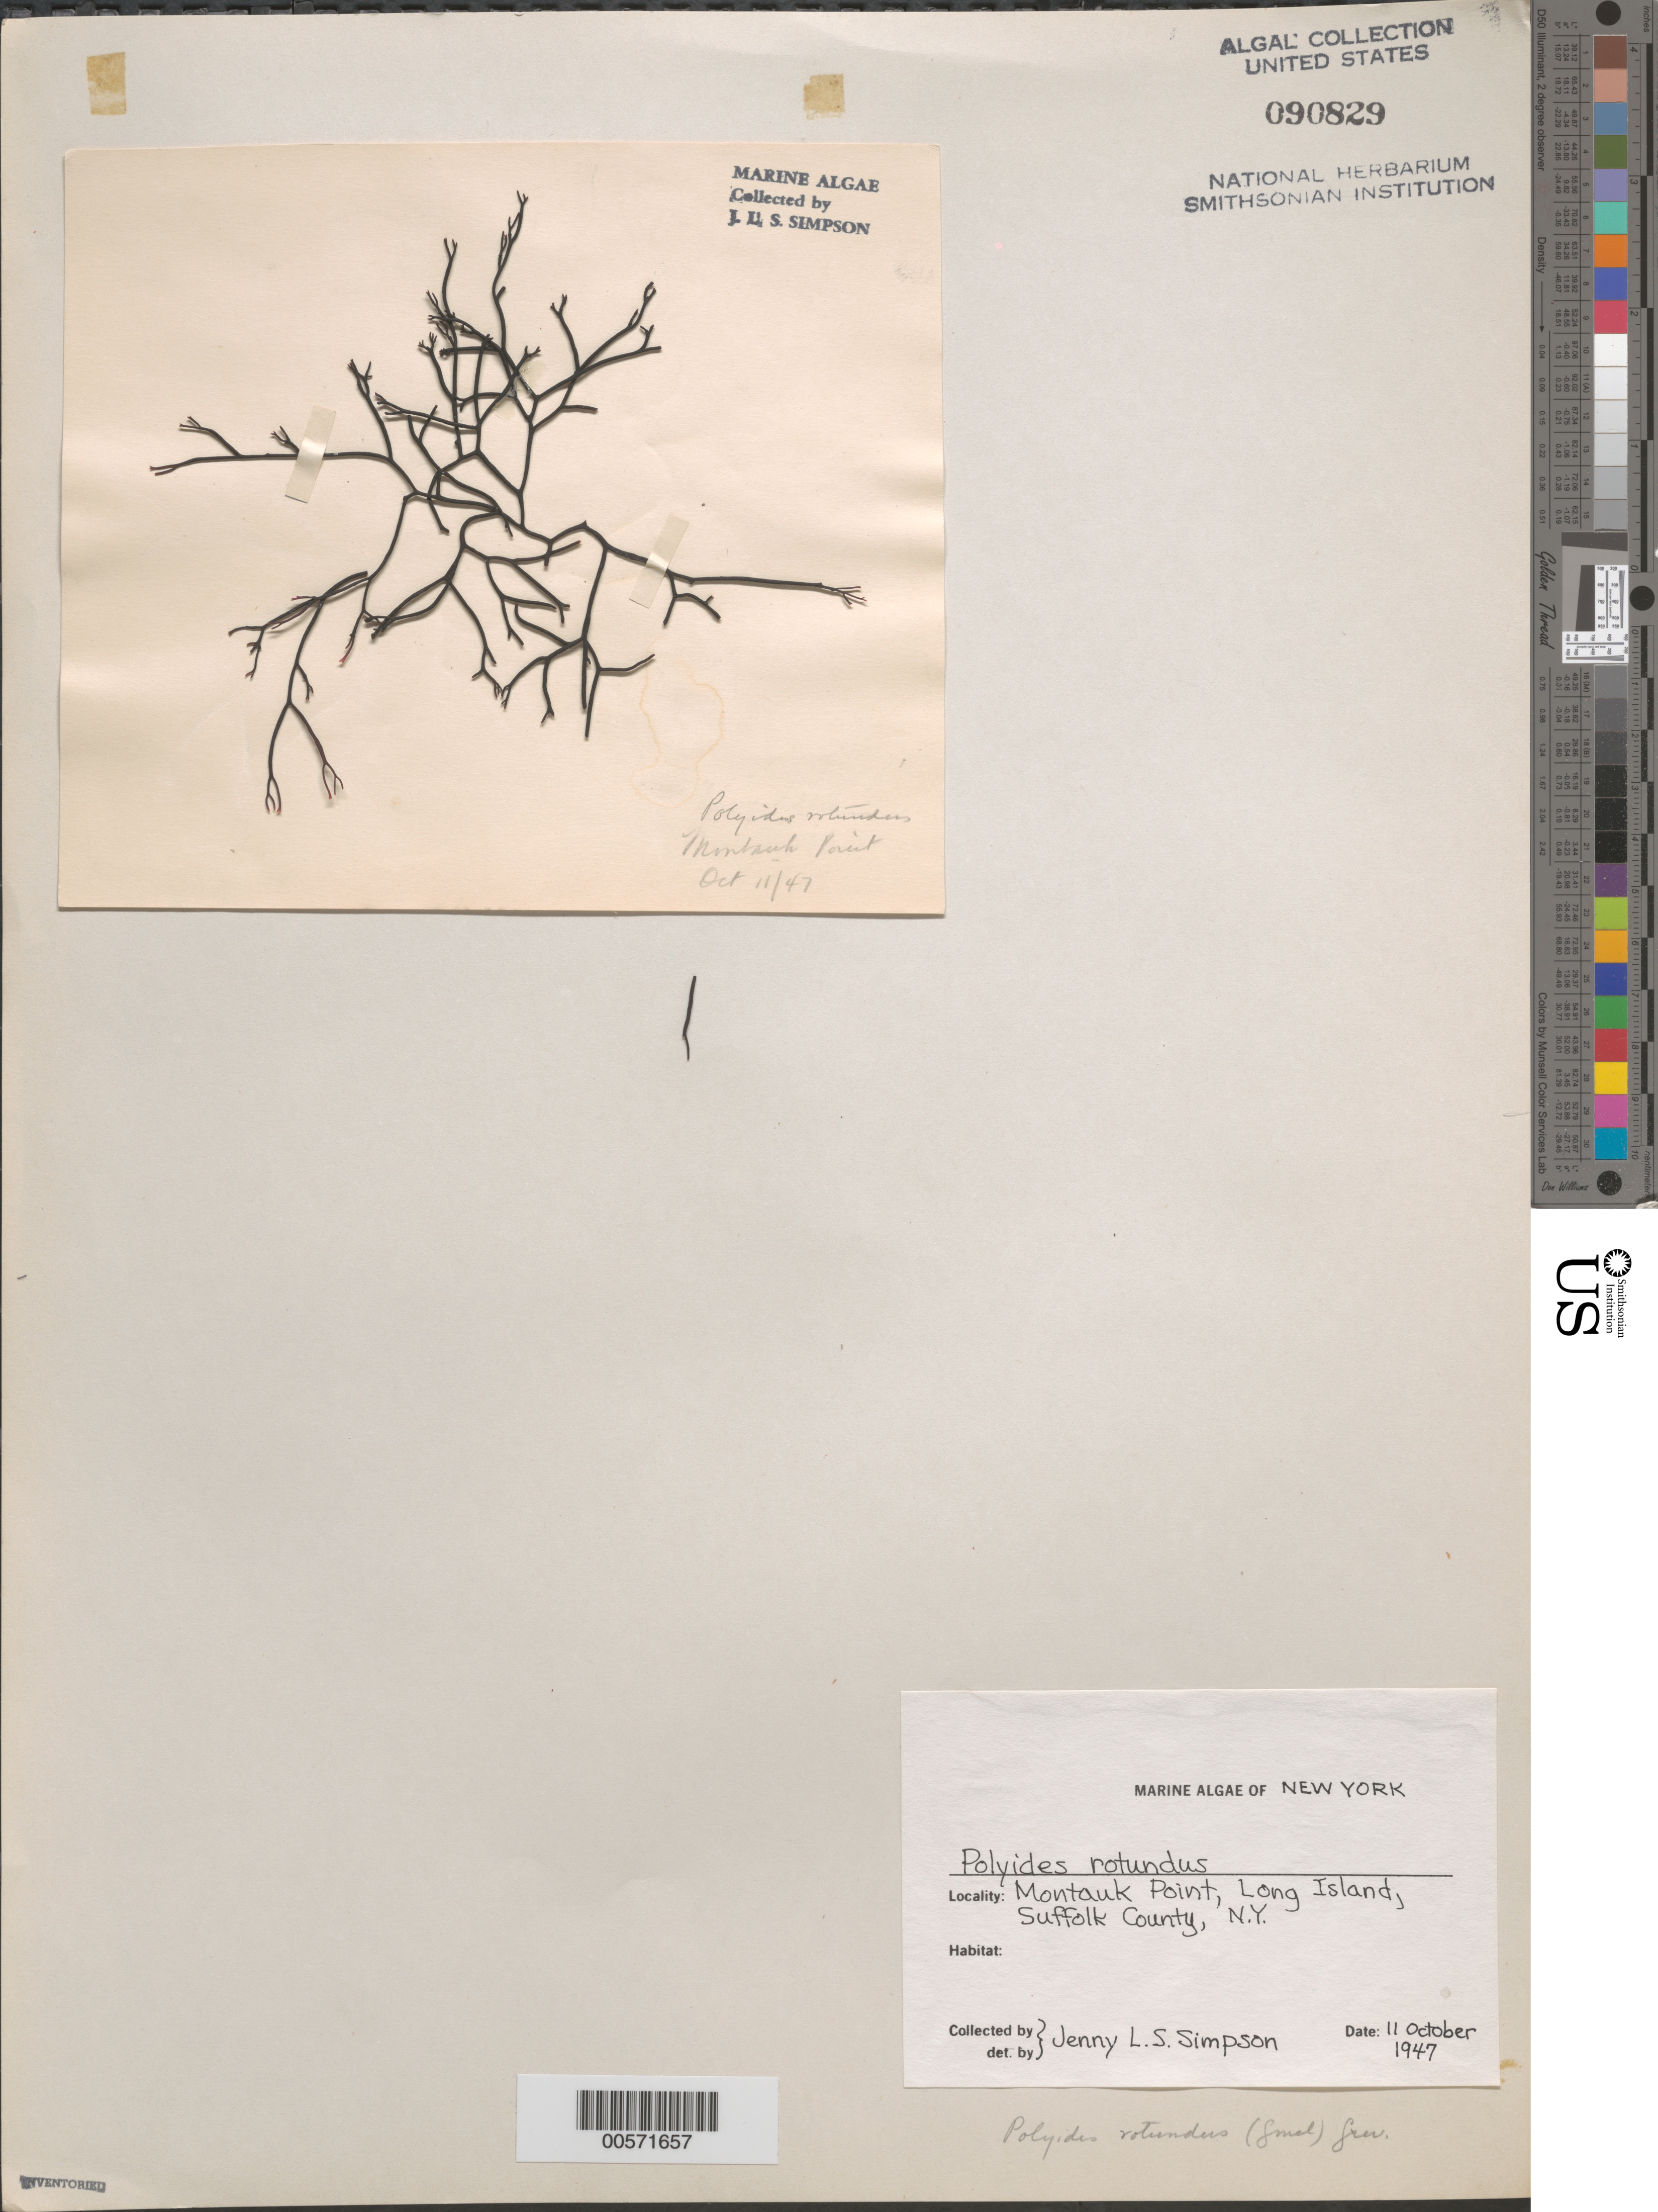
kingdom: Plantae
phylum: Rhodophyta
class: Florideophyceae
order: Gigartinales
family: Polyidaceae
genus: Polyides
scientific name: Polyides rotunda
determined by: Simpson, J. L. S.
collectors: J. Simpson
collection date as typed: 11 Oct 1947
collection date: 1947-10-11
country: United States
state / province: New York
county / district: Suffolk County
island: Long Island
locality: Montauk Point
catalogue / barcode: US 90829